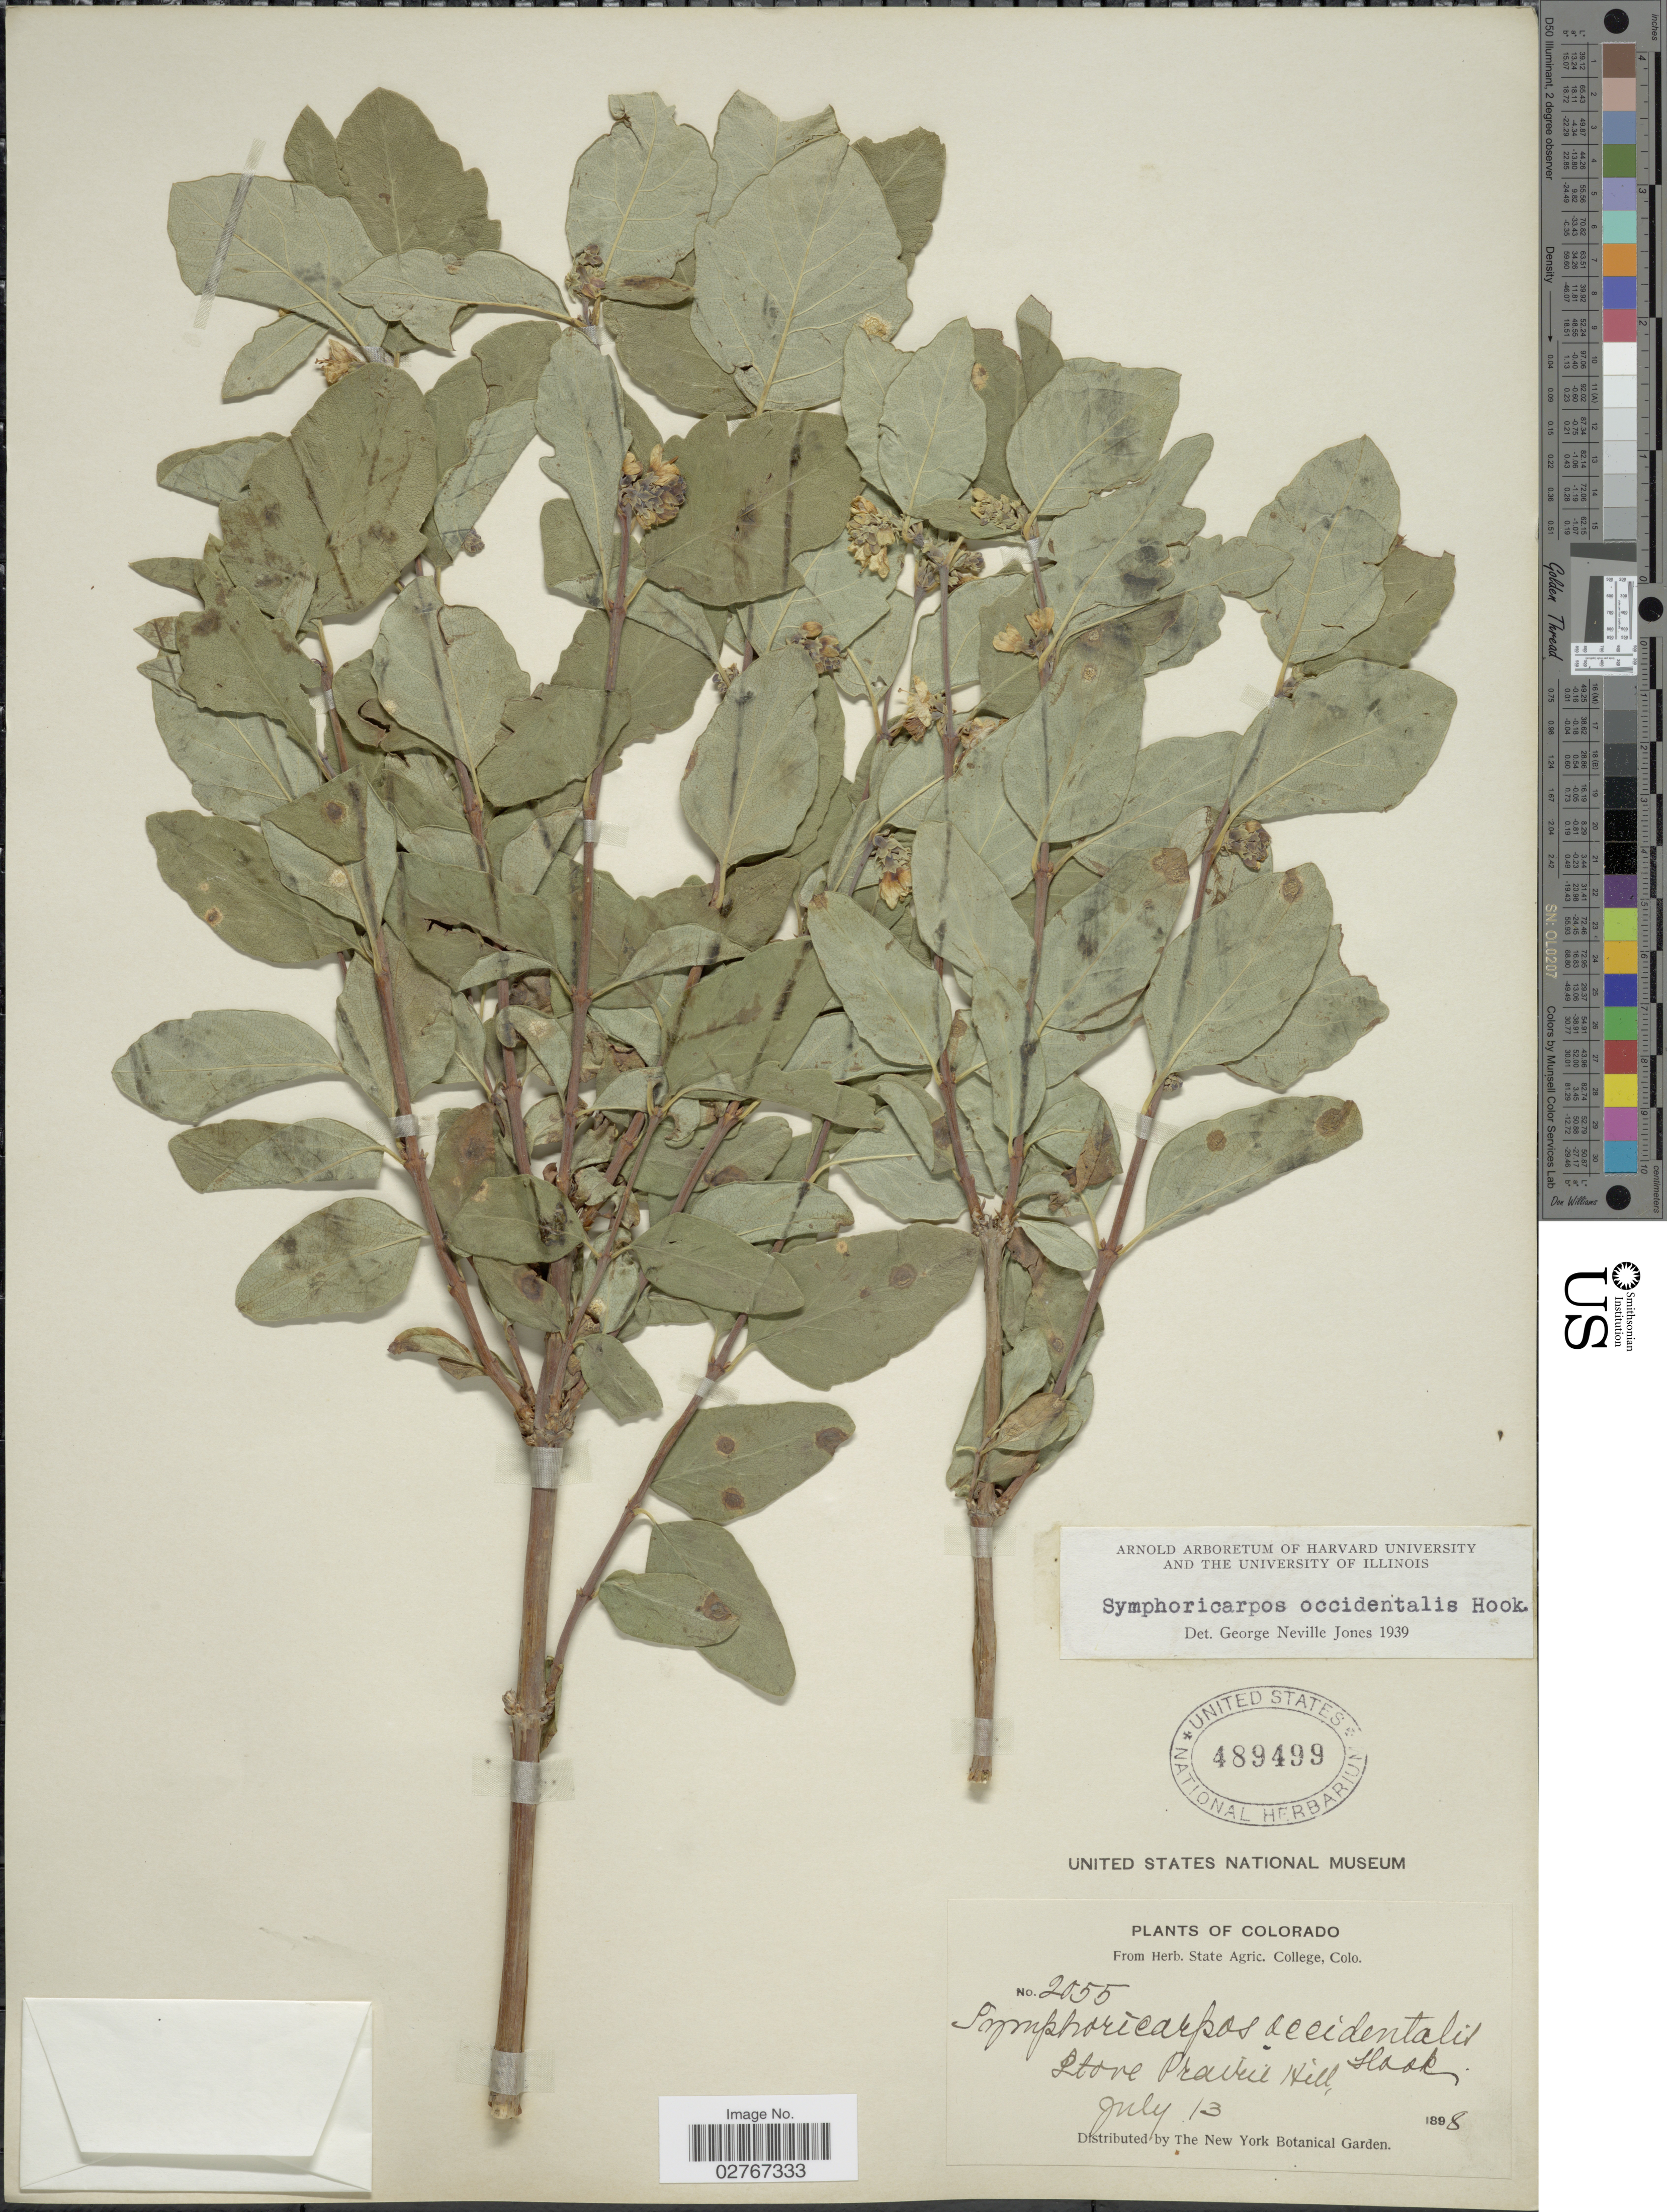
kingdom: Plantae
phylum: Tracheophyta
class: Magnoliopsida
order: Dipsacales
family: Caprifoliaceae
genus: Symphoricarpos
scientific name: Symphoricarpos occidentalis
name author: (R. Br.) Hook.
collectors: ex herb. State Agric. College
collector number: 2055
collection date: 1898-07-13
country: United States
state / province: Colorado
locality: Stone Prairie Hill.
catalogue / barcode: US 489499